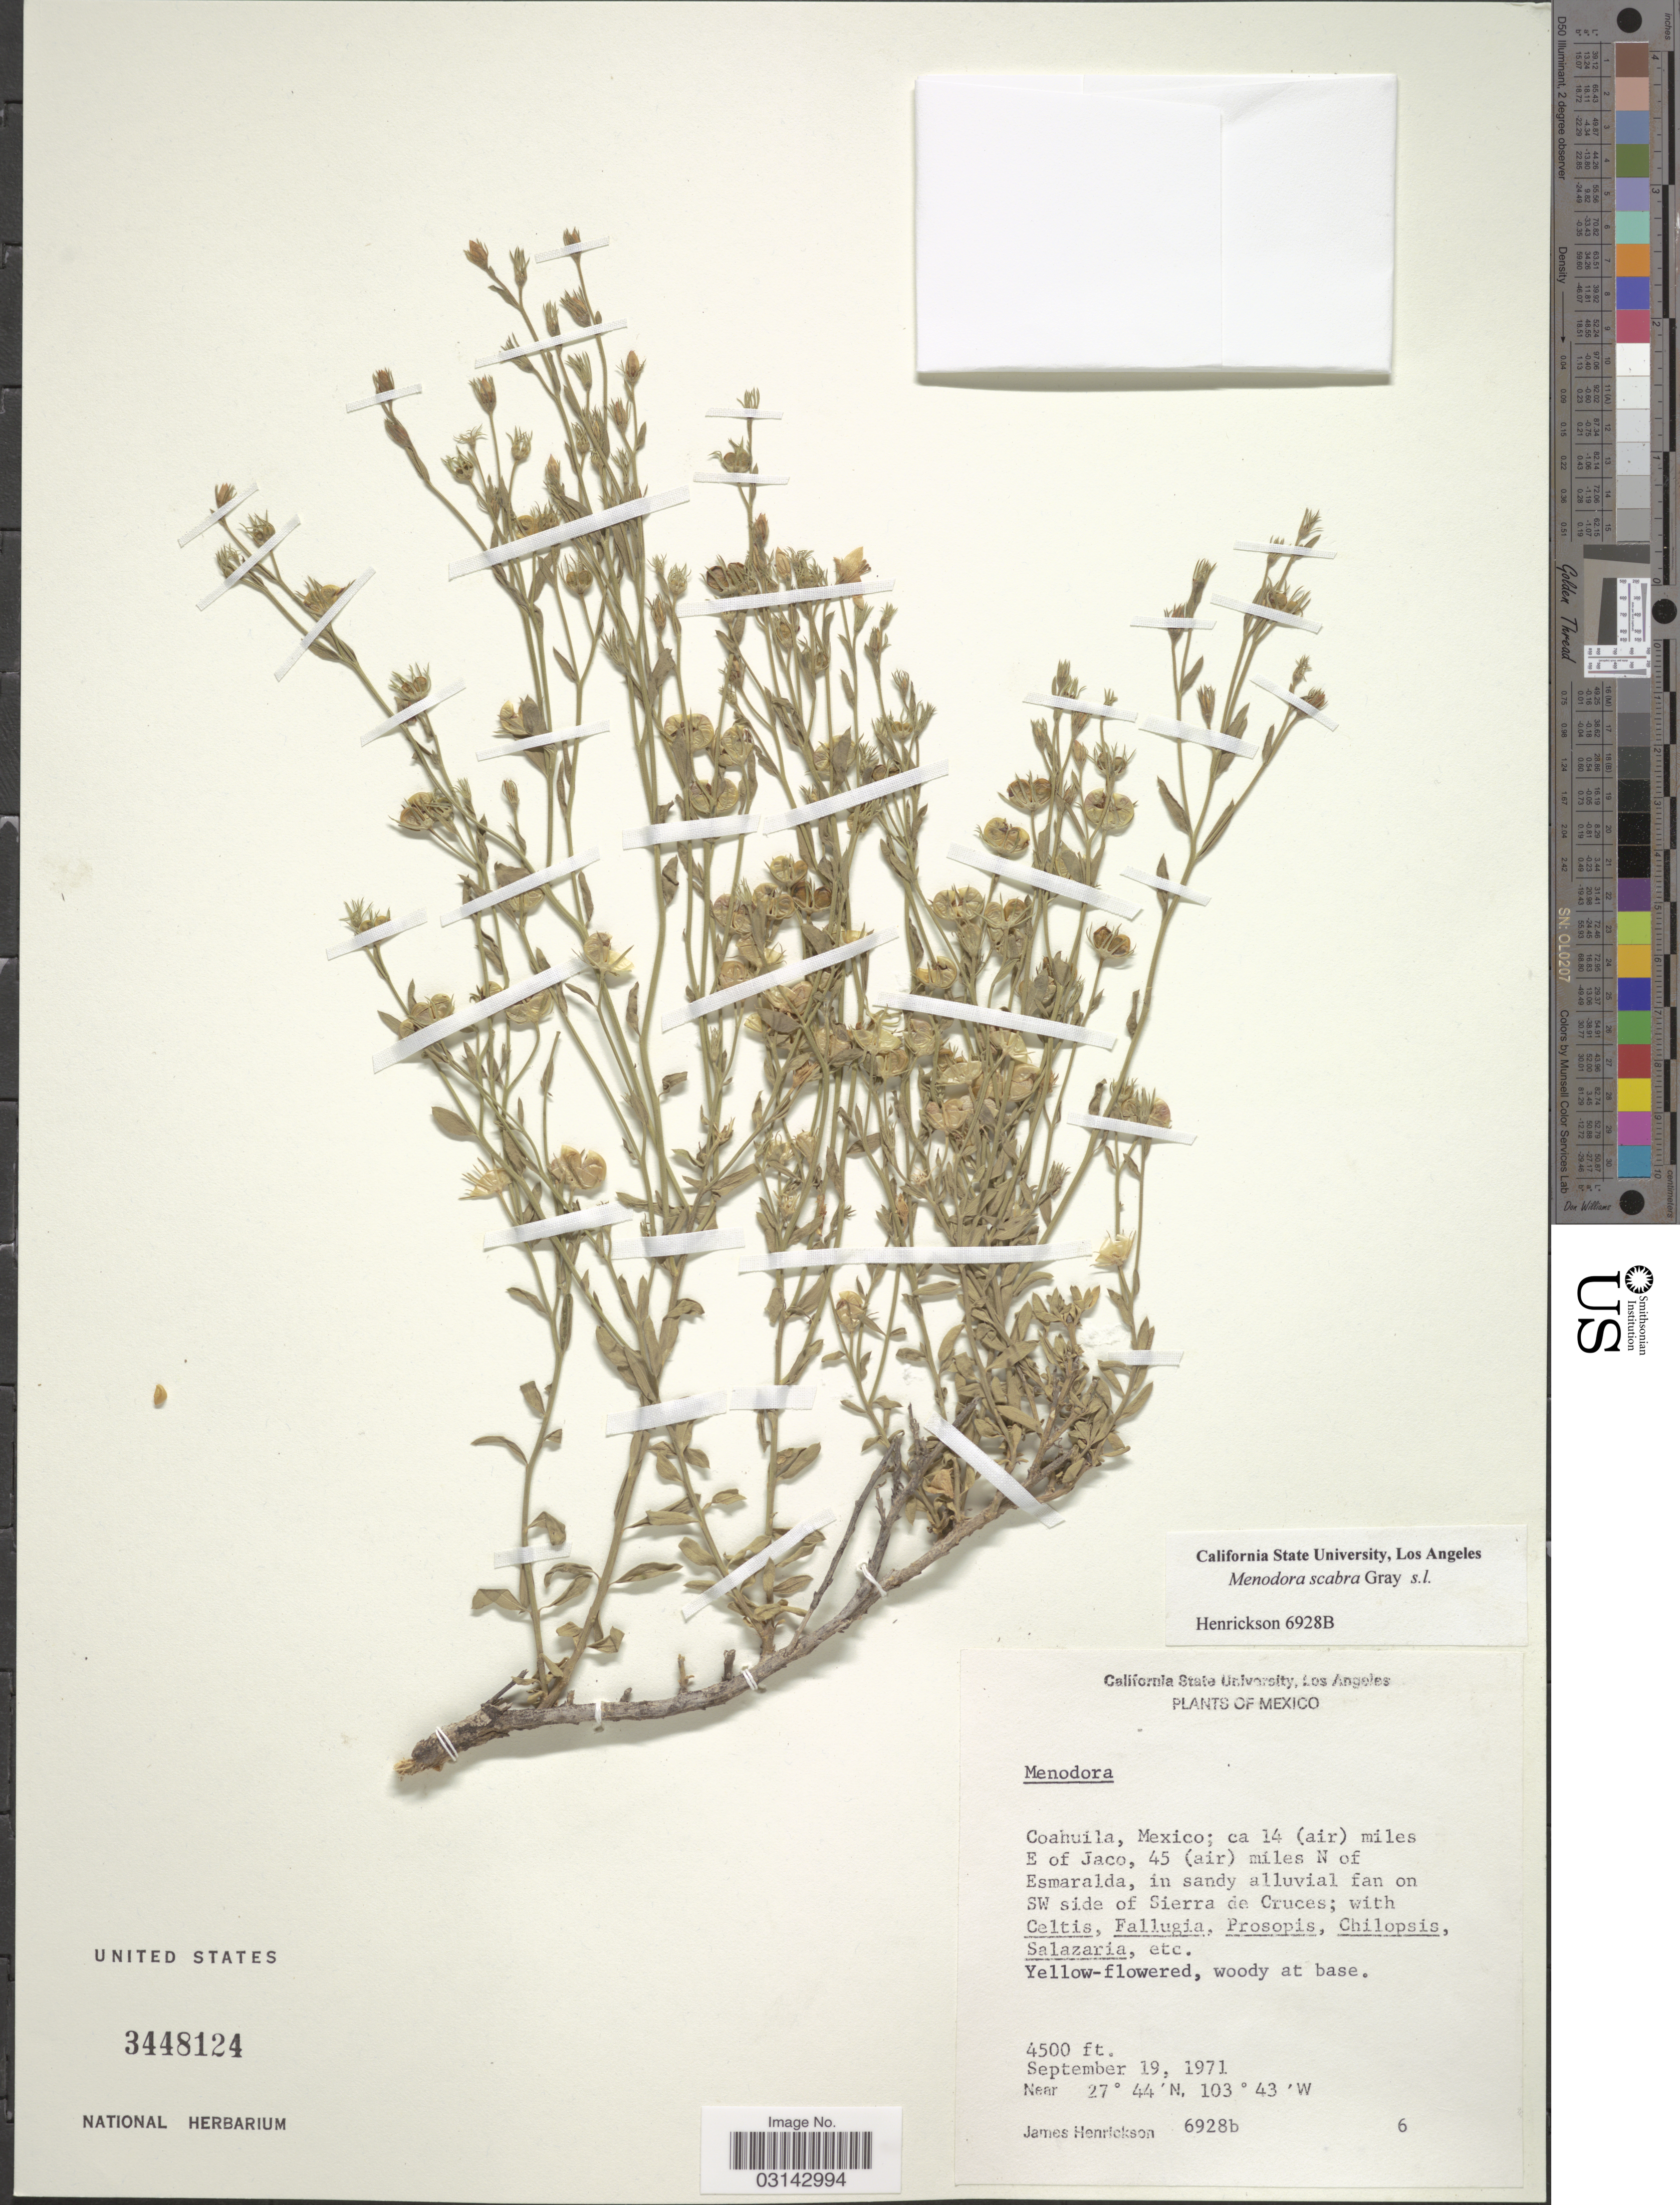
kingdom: Plantae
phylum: Tracheophyta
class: Magnoliopsida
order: Lamiales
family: Oleaceae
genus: Menodora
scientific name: Menodora scabra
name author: A. Gray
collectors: J. Henrickson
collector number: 6928b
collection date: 1971-09-19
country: Mexico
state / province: Coahuila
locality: Ca 14 (air) miles E of Jaco, 45 (air) miles N of Esmaralda, in sandy alluvial fan on SW side of Sierra de Cruces.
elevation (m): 1372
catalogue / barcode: US 3448124